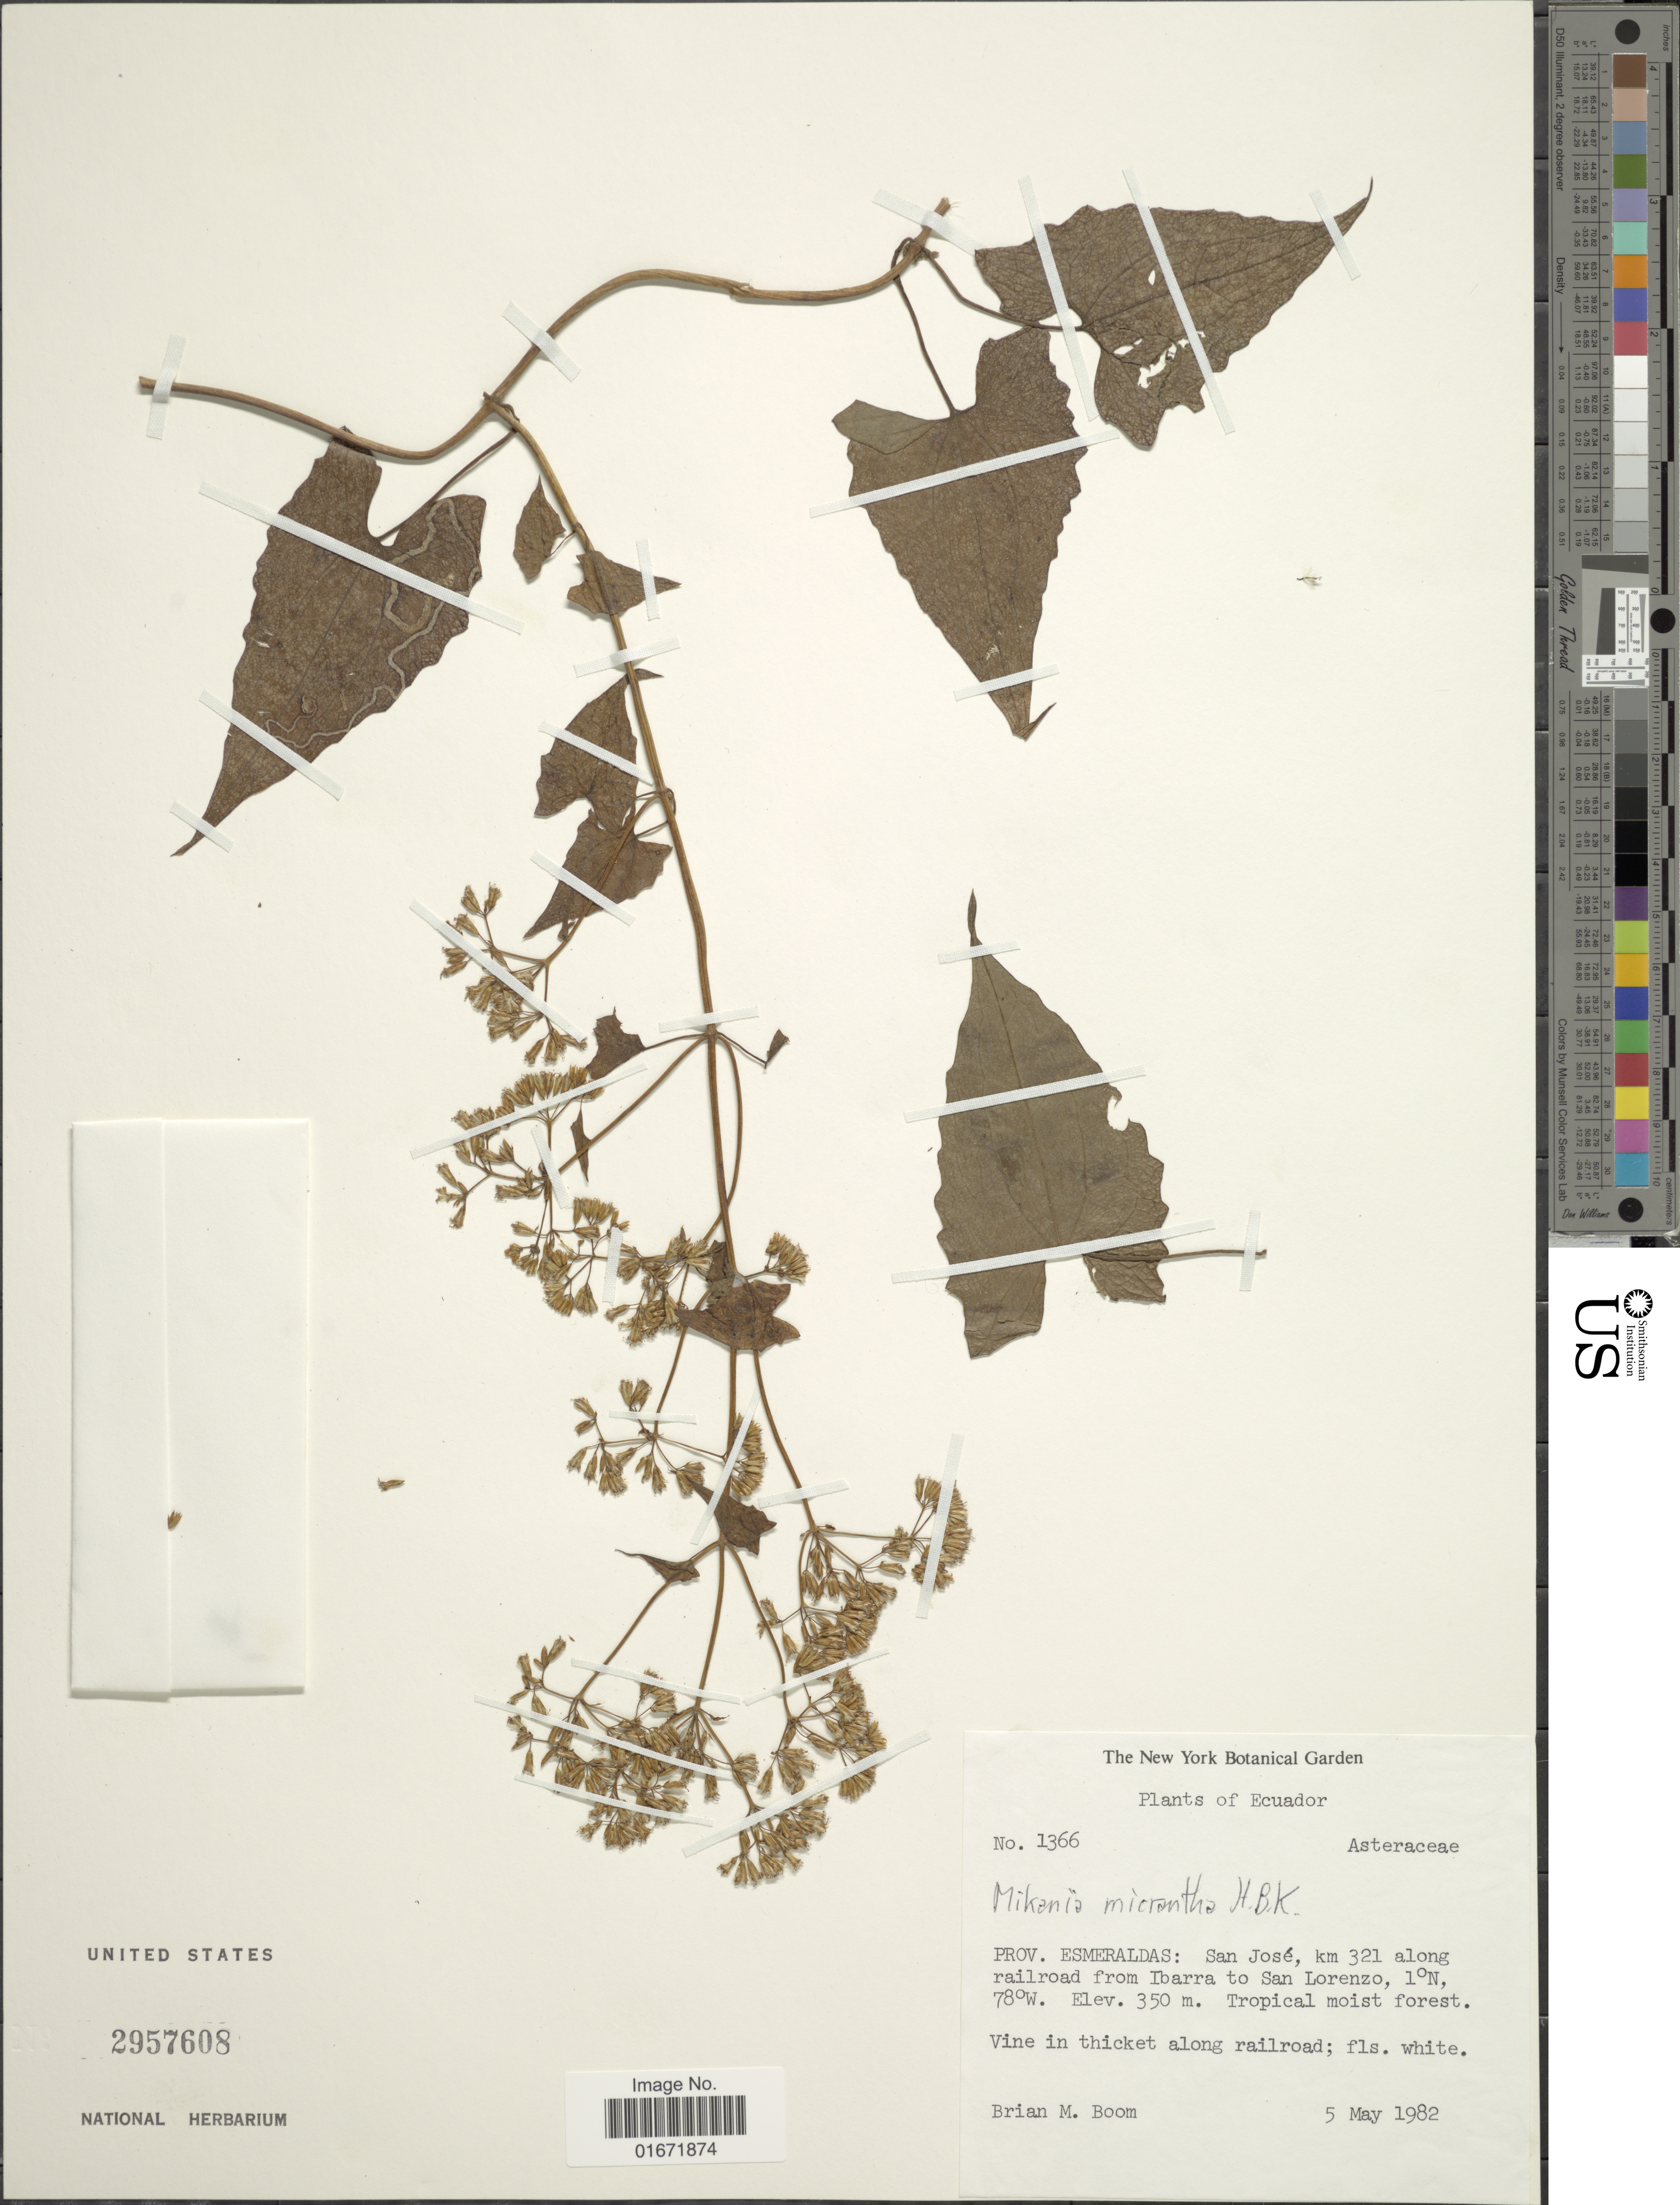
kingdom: Plantae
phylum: Tracheophyta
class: Magnoliopsida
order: Asterales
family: Asteraceae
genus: Mikania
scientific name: Mikania micrantha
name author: Kunth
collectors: B. M. Boom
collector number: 1366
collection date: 1982-05-05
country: Ecuador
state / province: Esmeraldas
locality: Prov. Esmeraldas: San José, km 321 along railroad from Ibarra to San Lorenzo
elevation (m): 350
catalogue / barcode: US 2957608